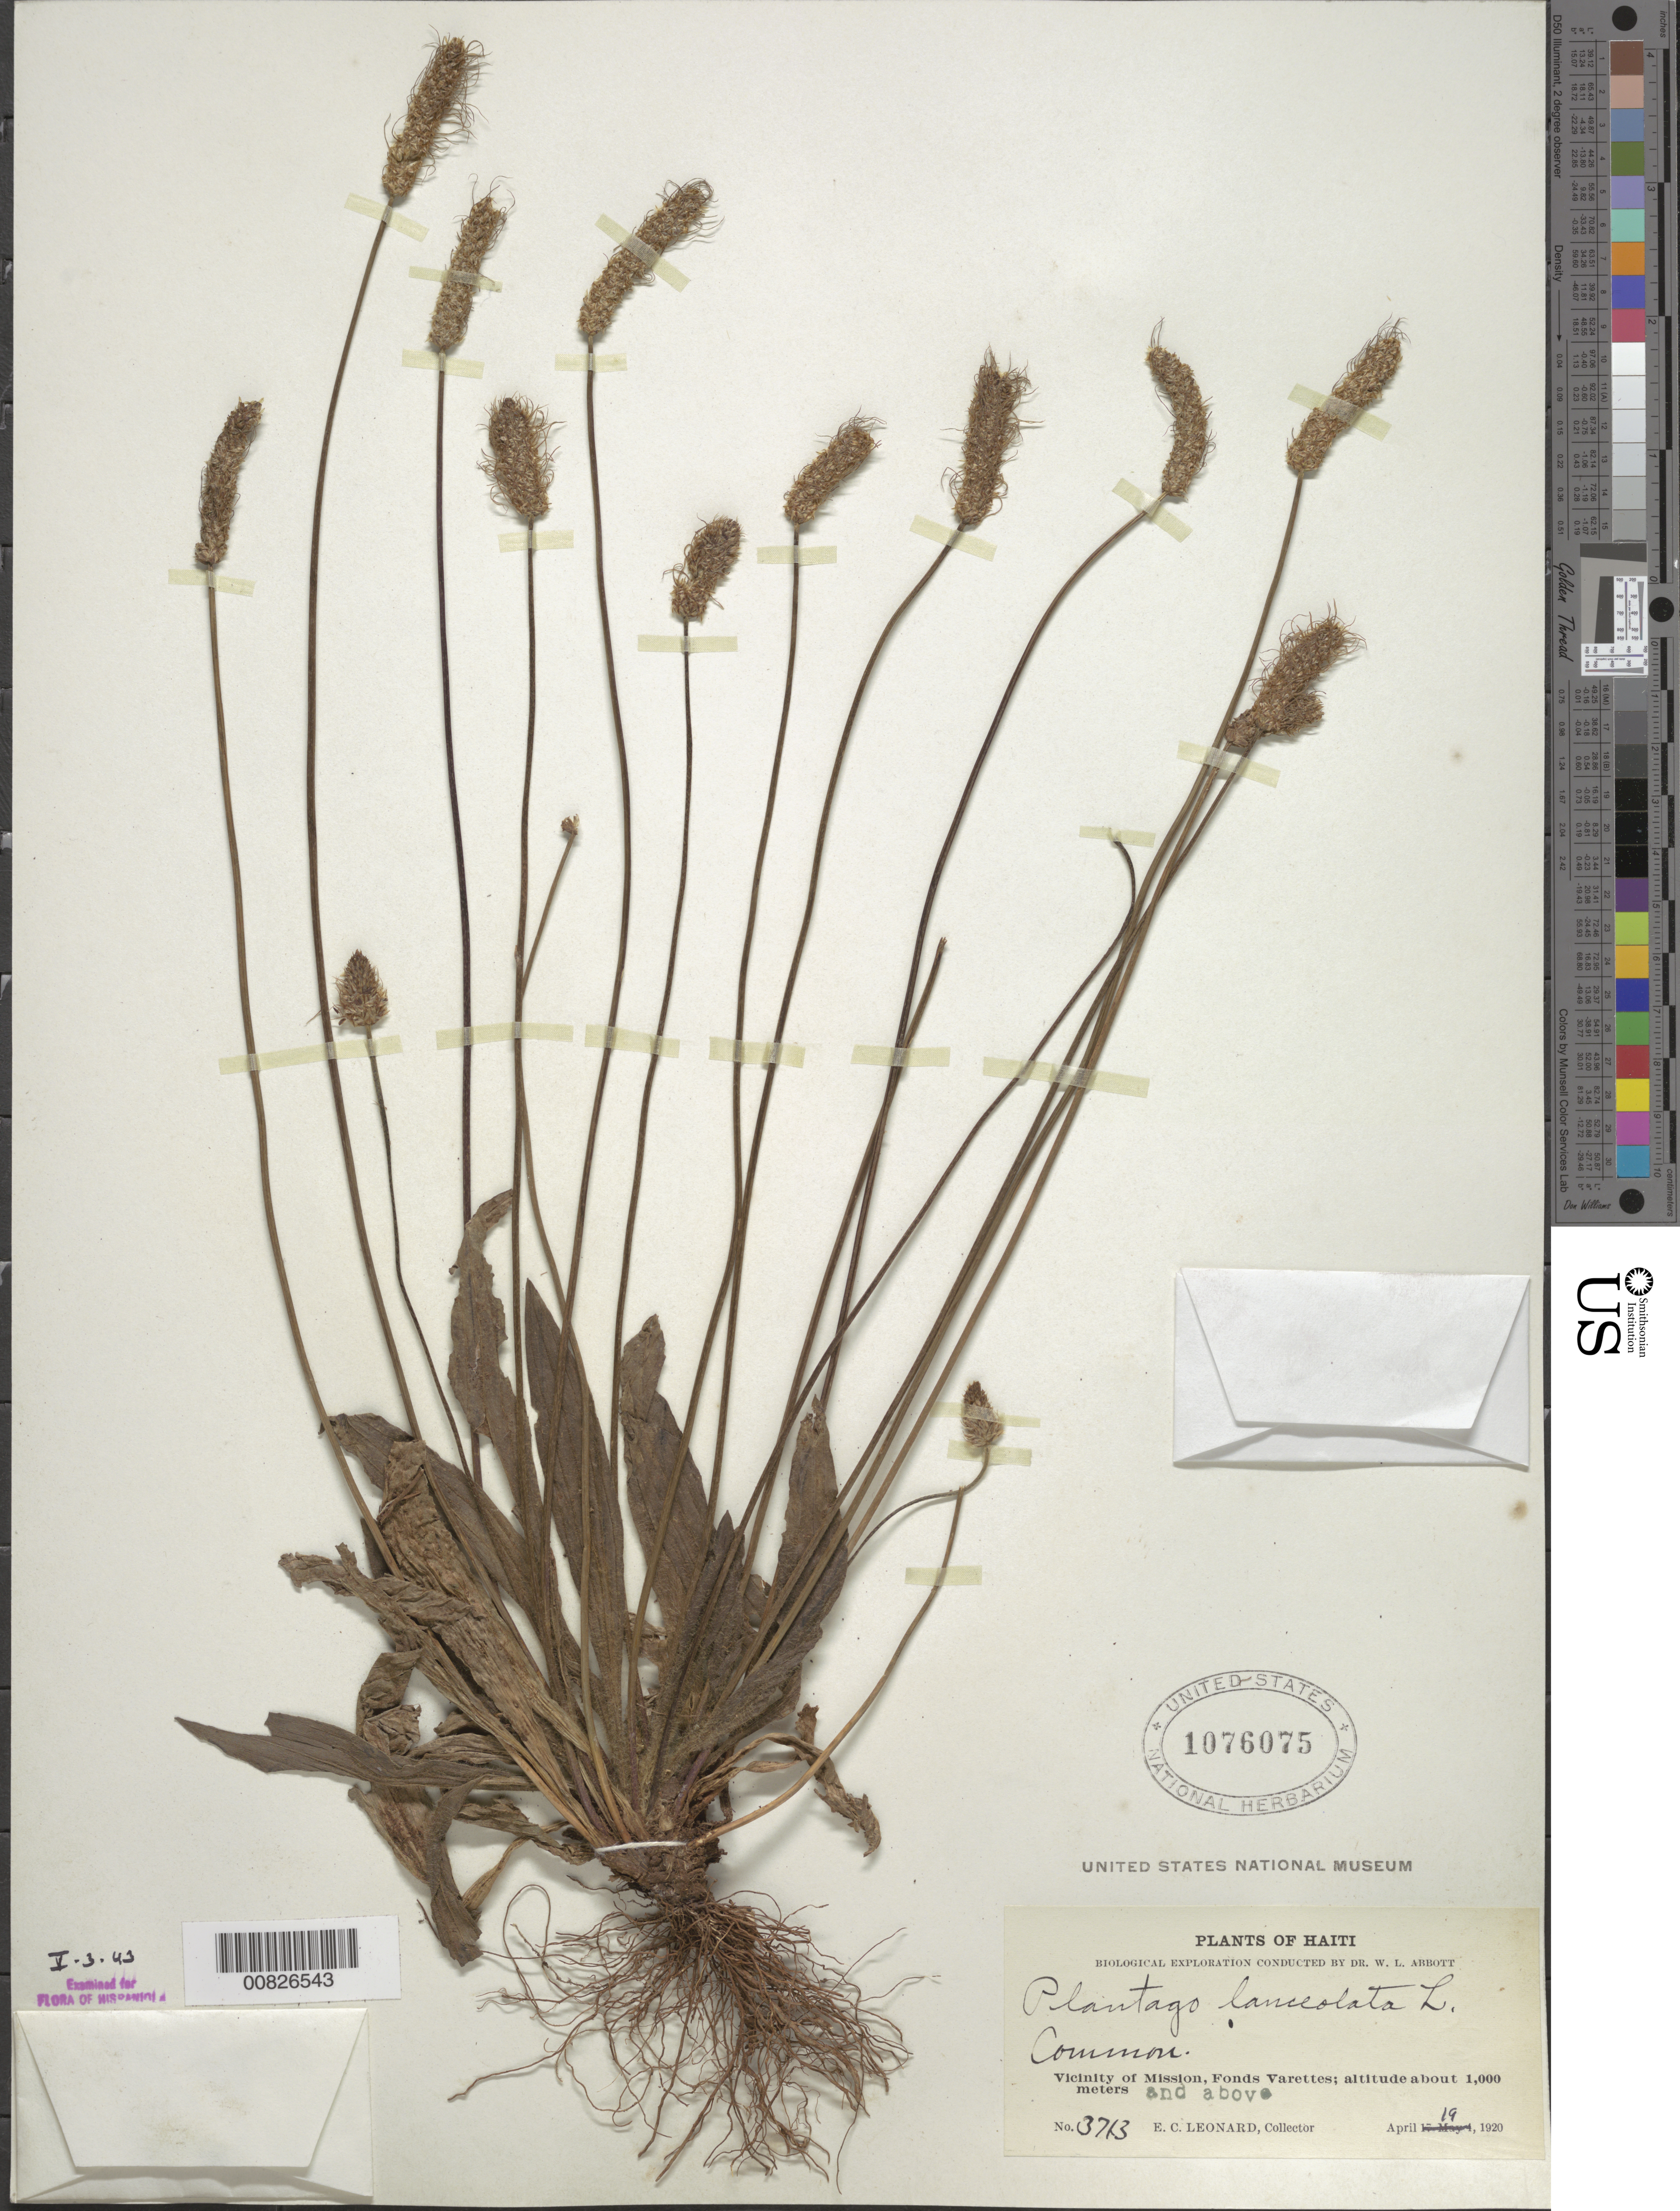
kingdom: Plantae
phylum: Tracheophyta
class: Magnoliopsida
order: Lamiales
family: Plantaginaceae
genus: Plantago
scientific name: Plantago lanceolata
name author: L.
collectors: E. C. Leonard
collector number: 3713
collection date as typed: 19 Apr 1920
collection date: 1920-04-19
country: Haiti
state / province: Ouest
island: Hispaniola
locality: Vicinity of Mission, Fond Verrettes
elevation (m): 1000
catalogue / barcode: US 1076075